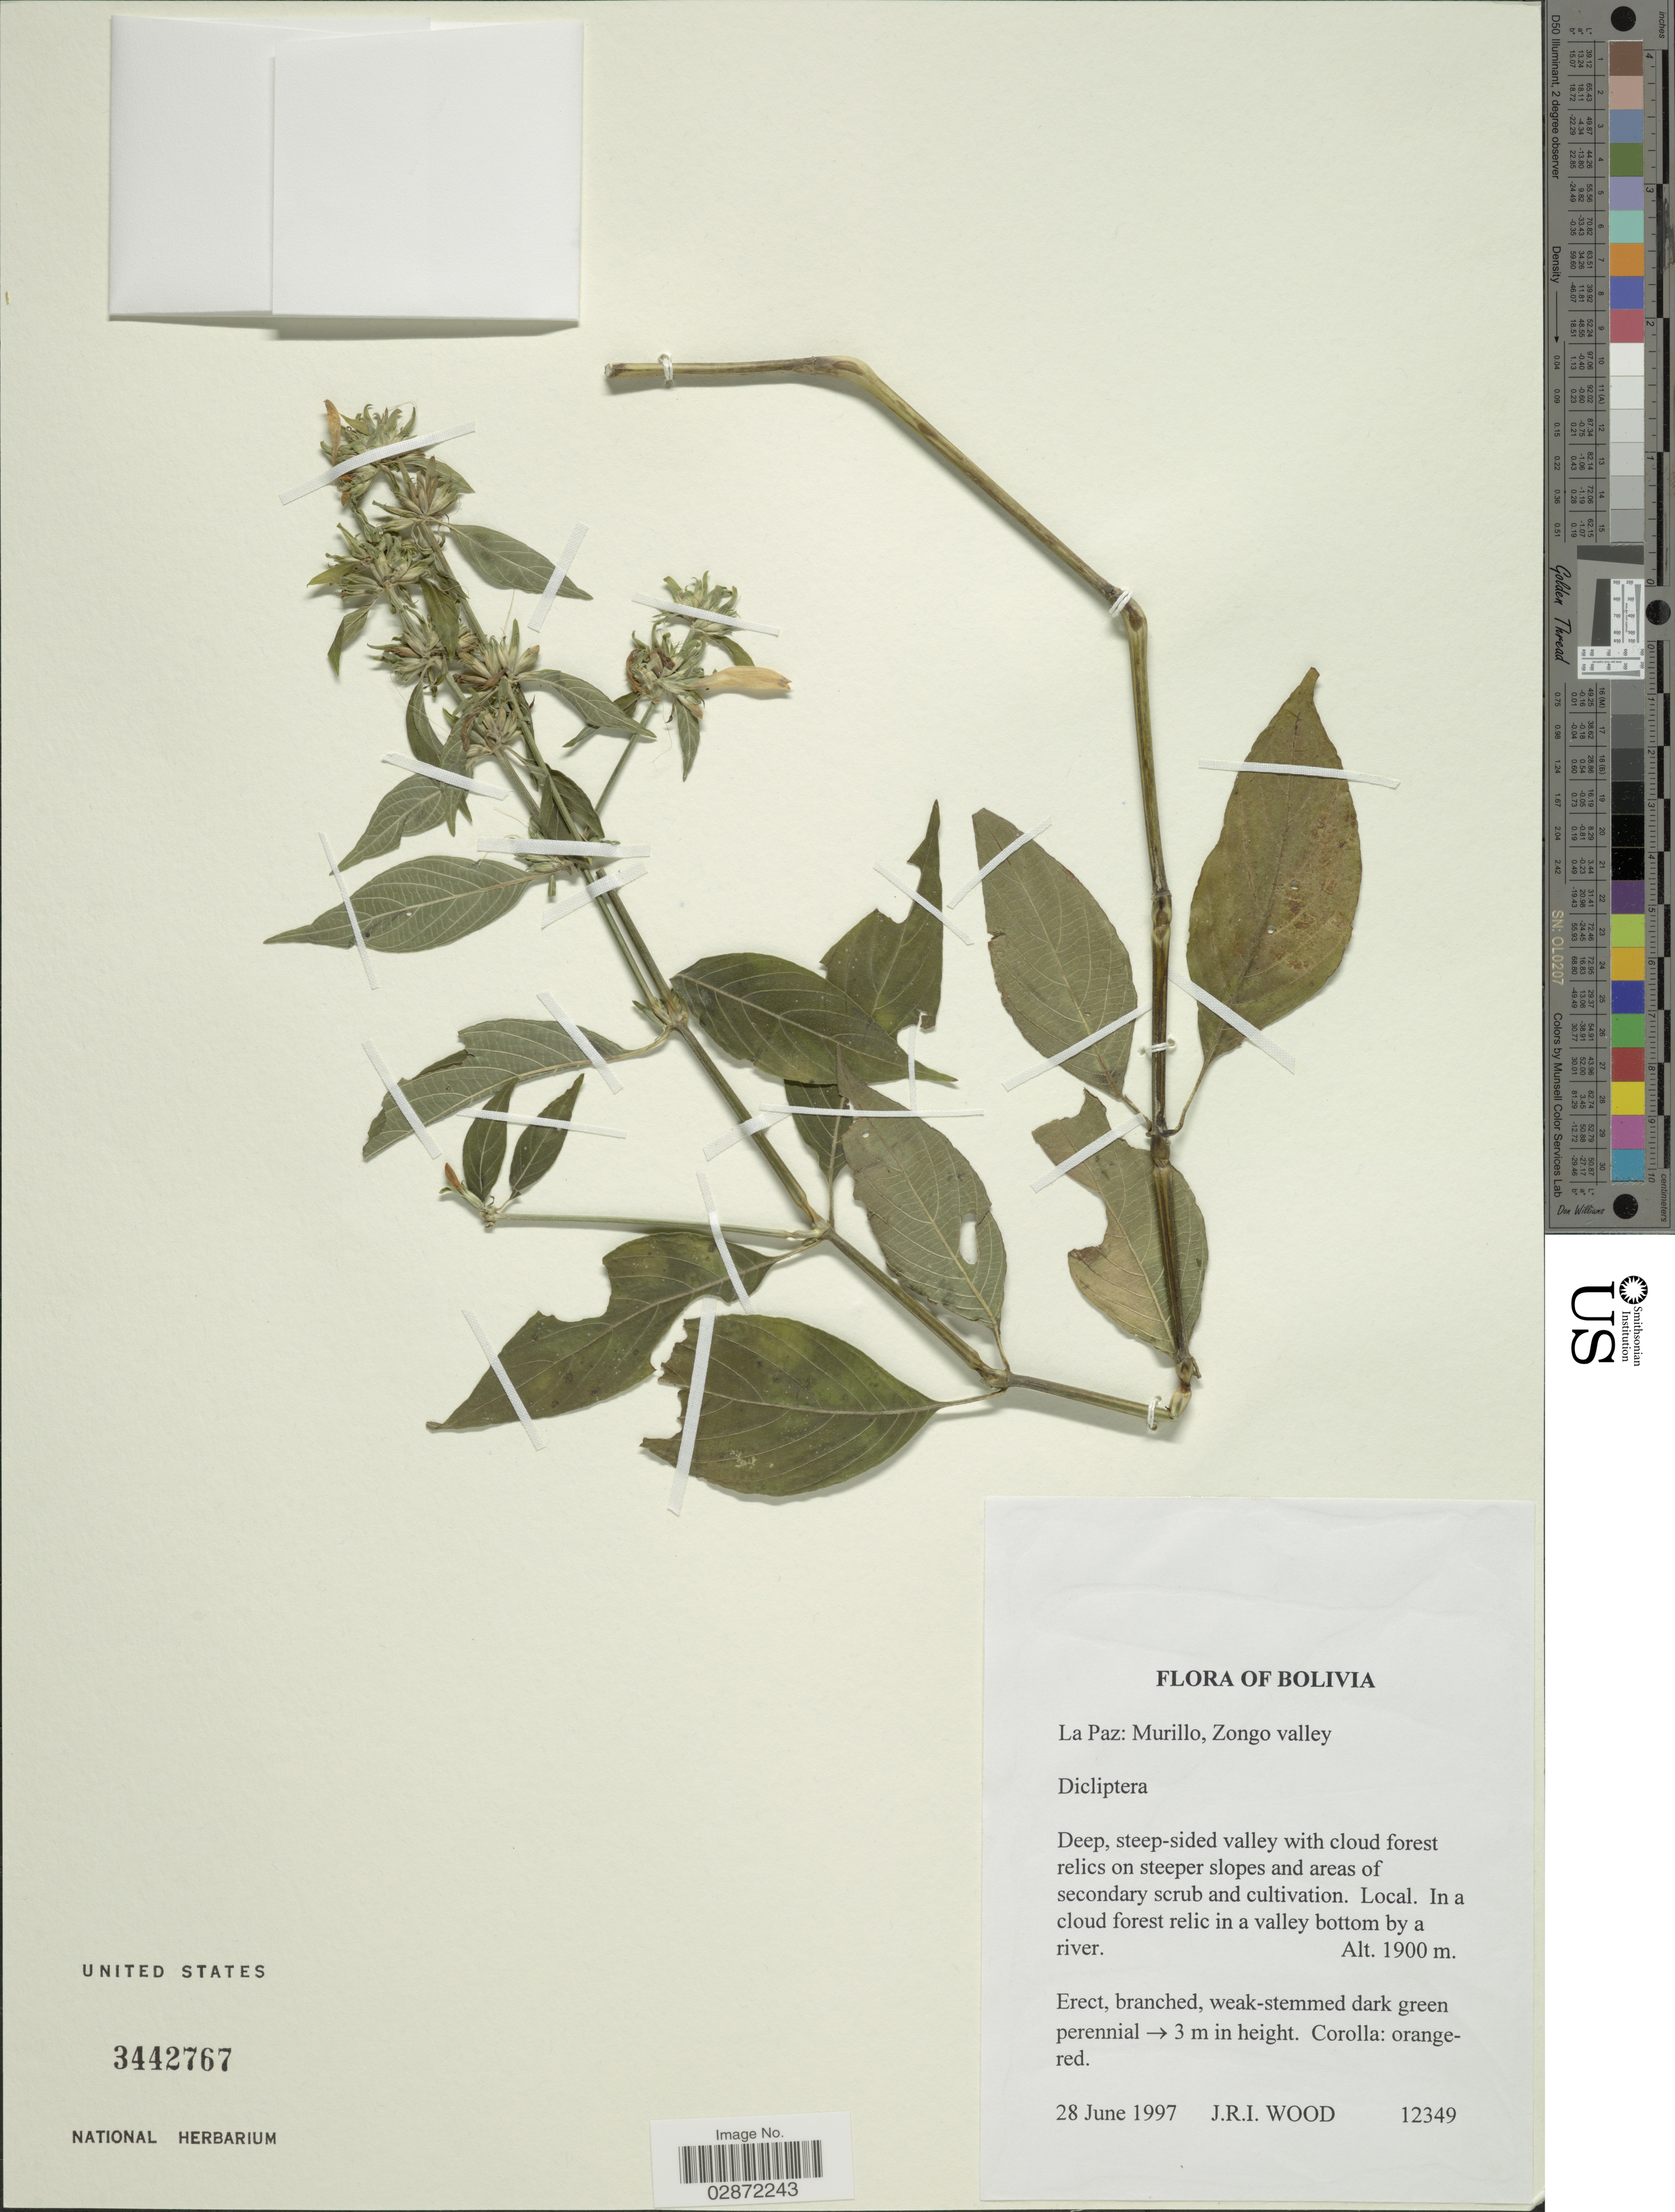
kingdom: Plantae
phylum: Tracheophyta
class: Magnoliopsida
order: Lamiales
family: Acanthaceae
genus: Dicliptera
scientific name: Dicliptera squarrosa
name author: Nees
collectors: J. R. I. Wood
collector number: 12349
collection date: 1997-06-28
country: Bolivia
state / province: La Paz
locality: Murillo, Zongo valley.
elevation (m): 1900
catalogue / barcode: US 3442767